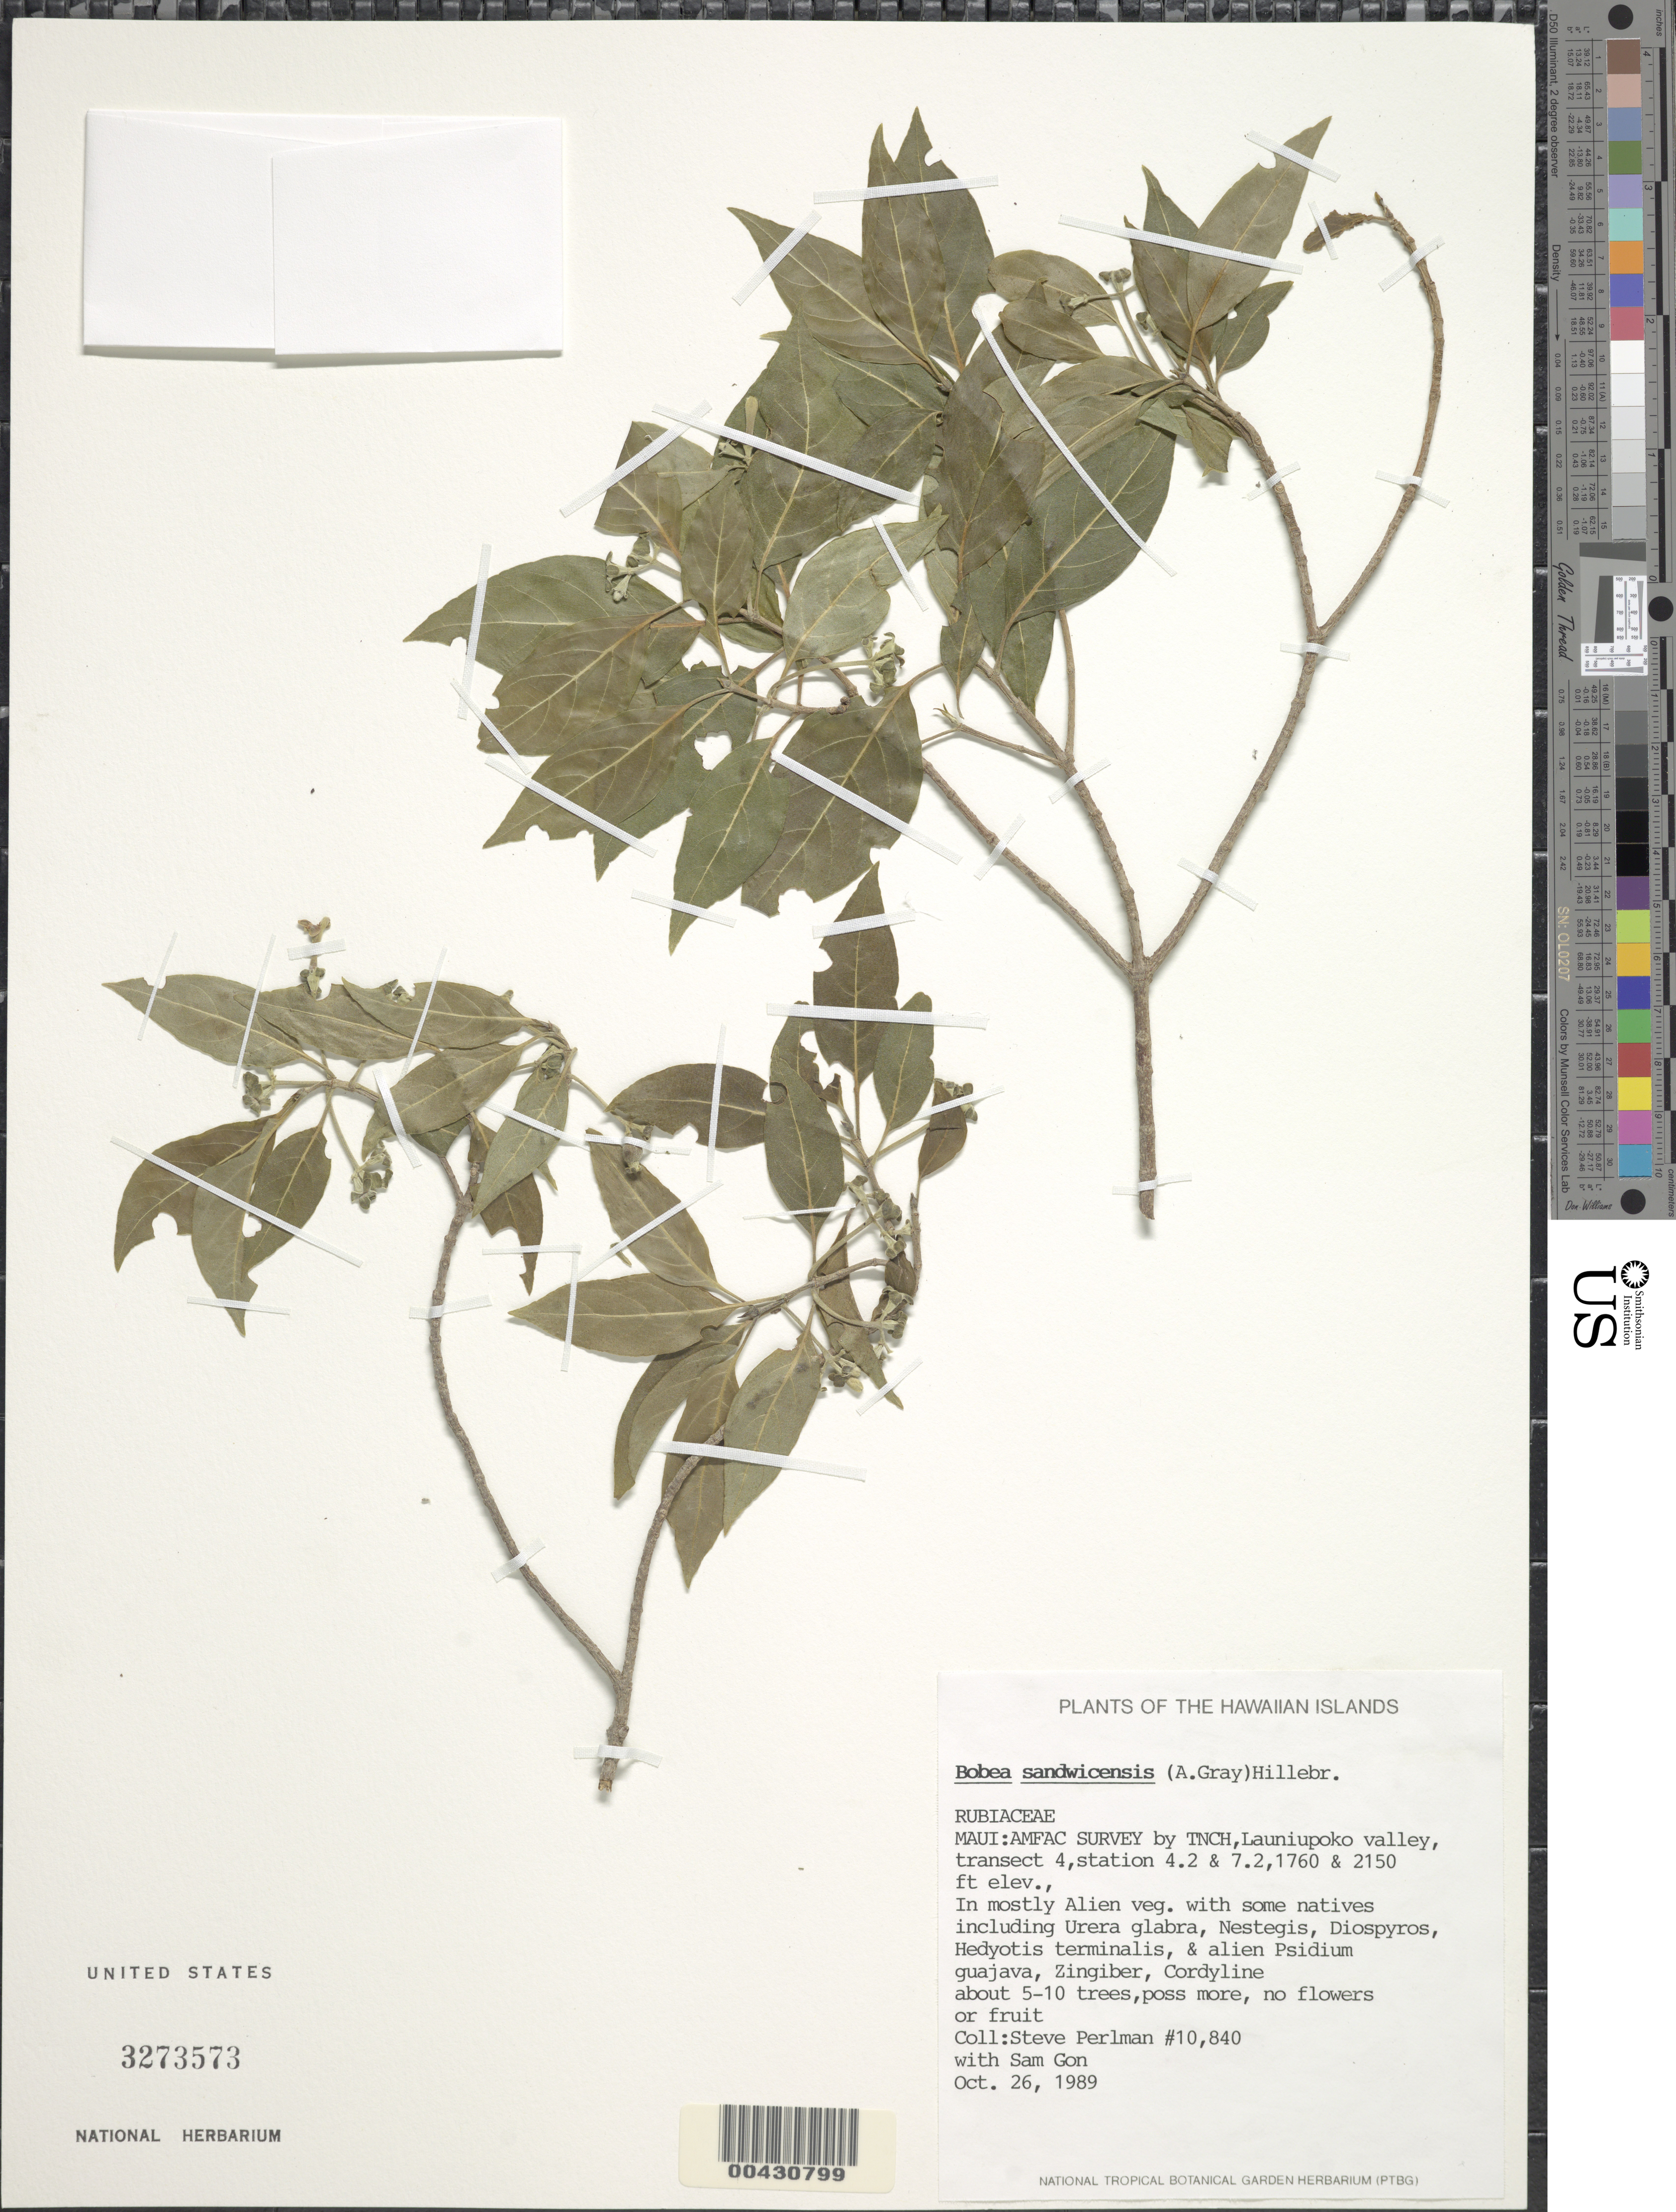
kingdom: Plantae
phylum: Tracheophyta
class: Magnoliopsida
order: Gentianales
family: Rubiaceae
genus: Bobea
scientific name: Bobea sandwicensis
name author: (A. Gray) Hillebr.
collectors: S. P. Perlman & S. Gon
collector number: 10840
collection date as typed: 26 Oct 1989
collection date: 1989-10-26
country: United States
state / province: Hawaii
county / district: Maui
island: Maui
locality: AMFAC SURVEY by TNCH, Launiupoko Valley, transect 4, station 4.2 and 7.2,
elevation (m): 536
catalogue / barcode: US 3273573